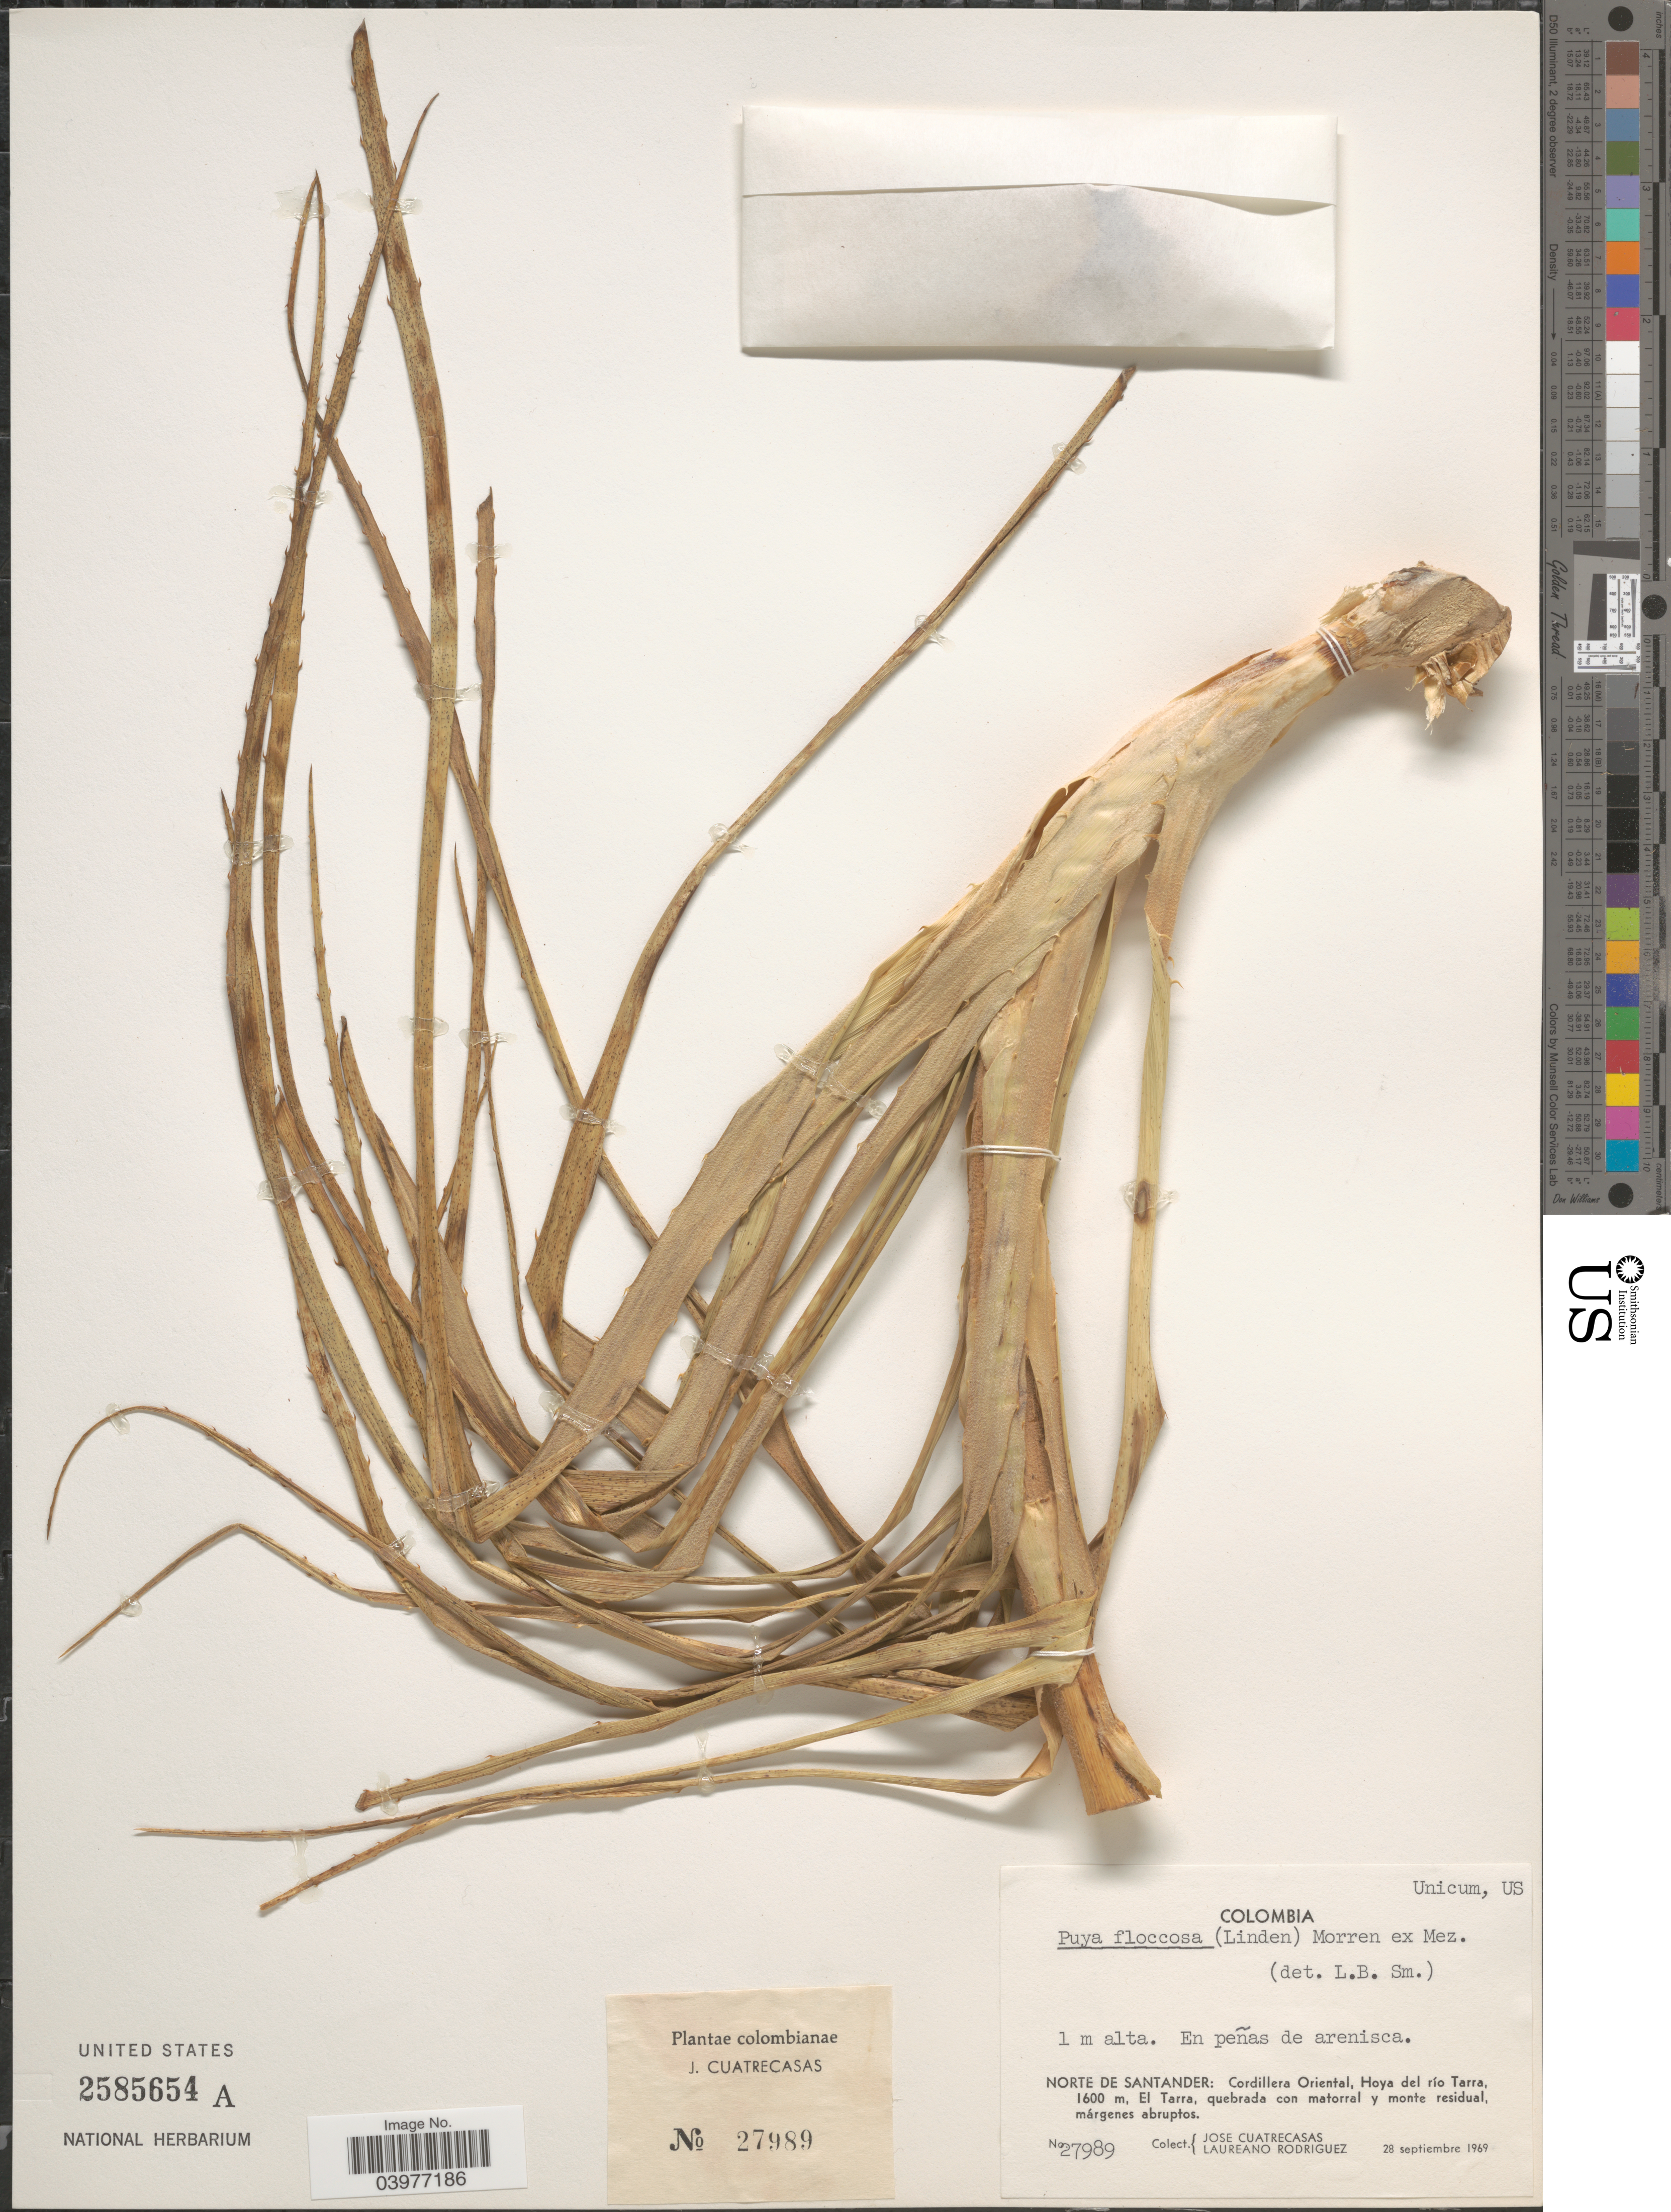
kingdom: Plantae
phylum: Tracheophyta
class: Liliopsida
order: Poales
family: Bromeliaceae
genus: Puya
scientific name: Puya floccosa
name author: (Linden) É. Morren ex Mez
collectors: J. Cuatrecasas & L. Rodriguez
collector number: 27989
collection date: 1969-09-28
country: Colombia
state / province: Norte de Santander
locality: Cordillera Oriental, Hoya del río Tarra, El Tarra, quebrada con matorral y monte residual.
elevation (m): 1600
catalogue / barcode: US 2585654A